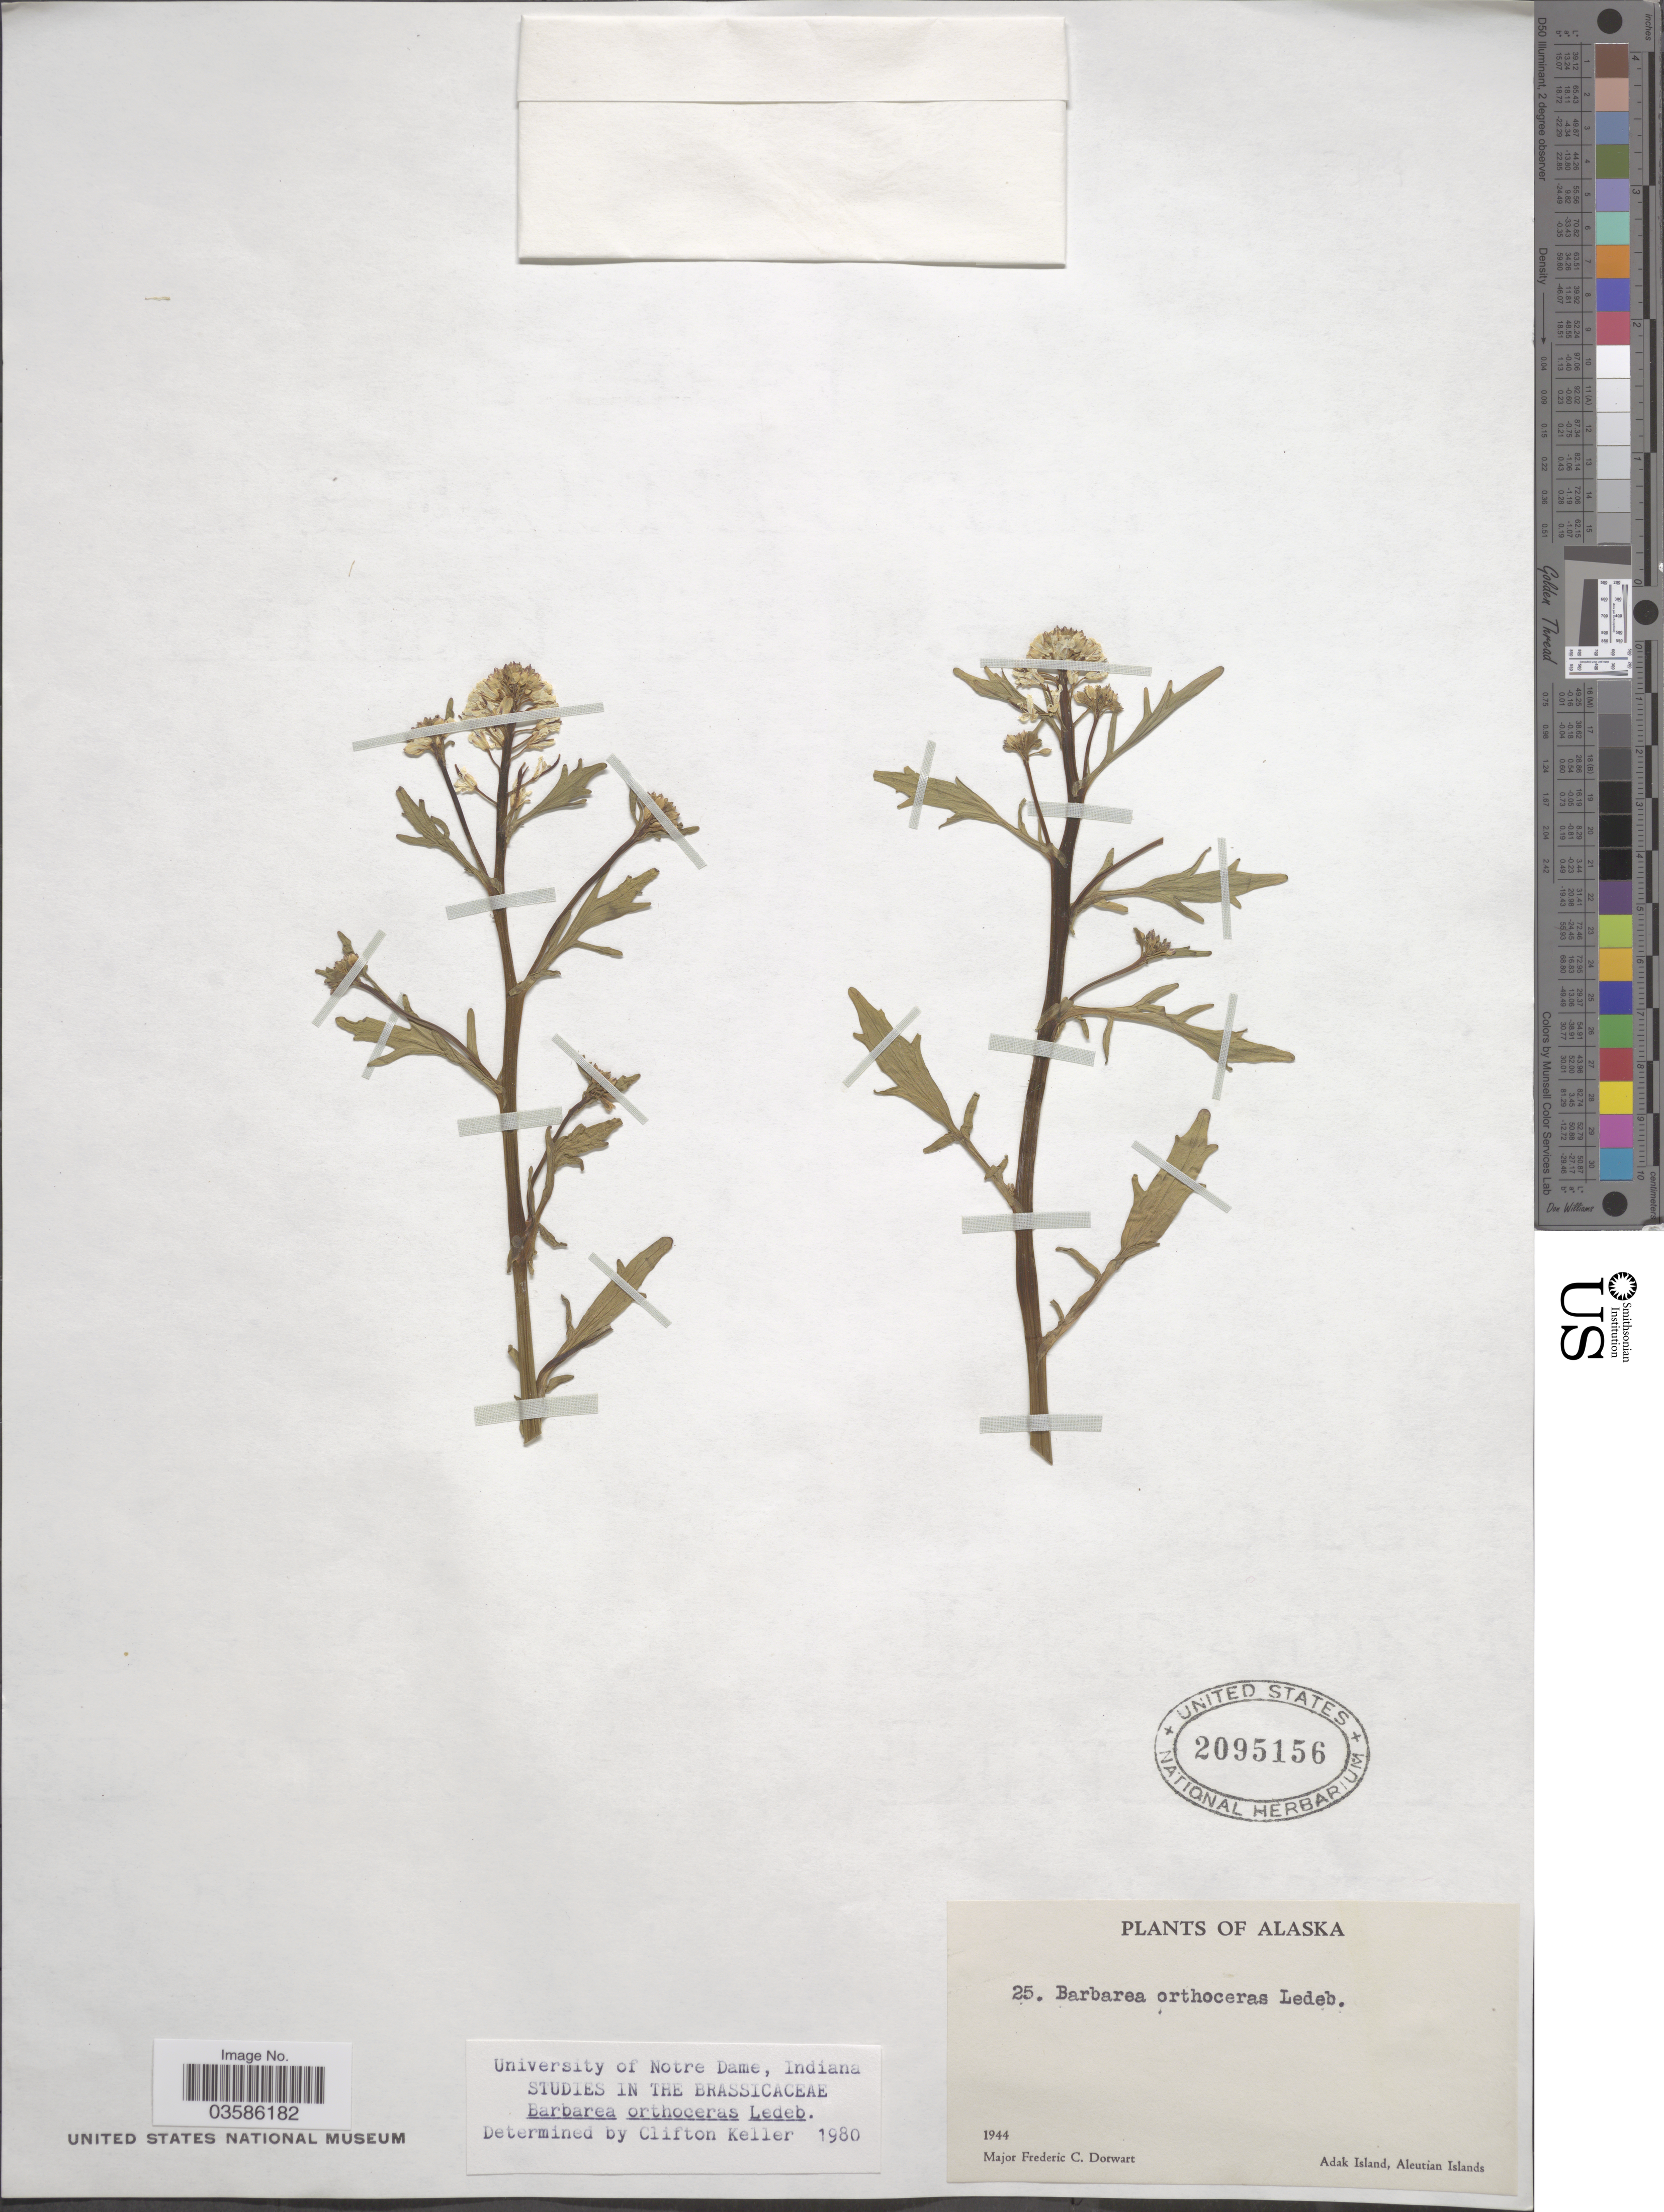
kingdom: Plantae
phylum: Tracheophyta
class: Magnoliopsida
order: Brassicales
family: Brassicaceae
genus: Barbarea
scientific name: Barbarea orthoceras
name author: Ledeb.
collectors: F. Dorwart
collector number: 25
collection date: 1944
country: United States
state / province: Alaska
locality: Adak Island, Aleutian Islands.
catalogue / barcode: US 2095156